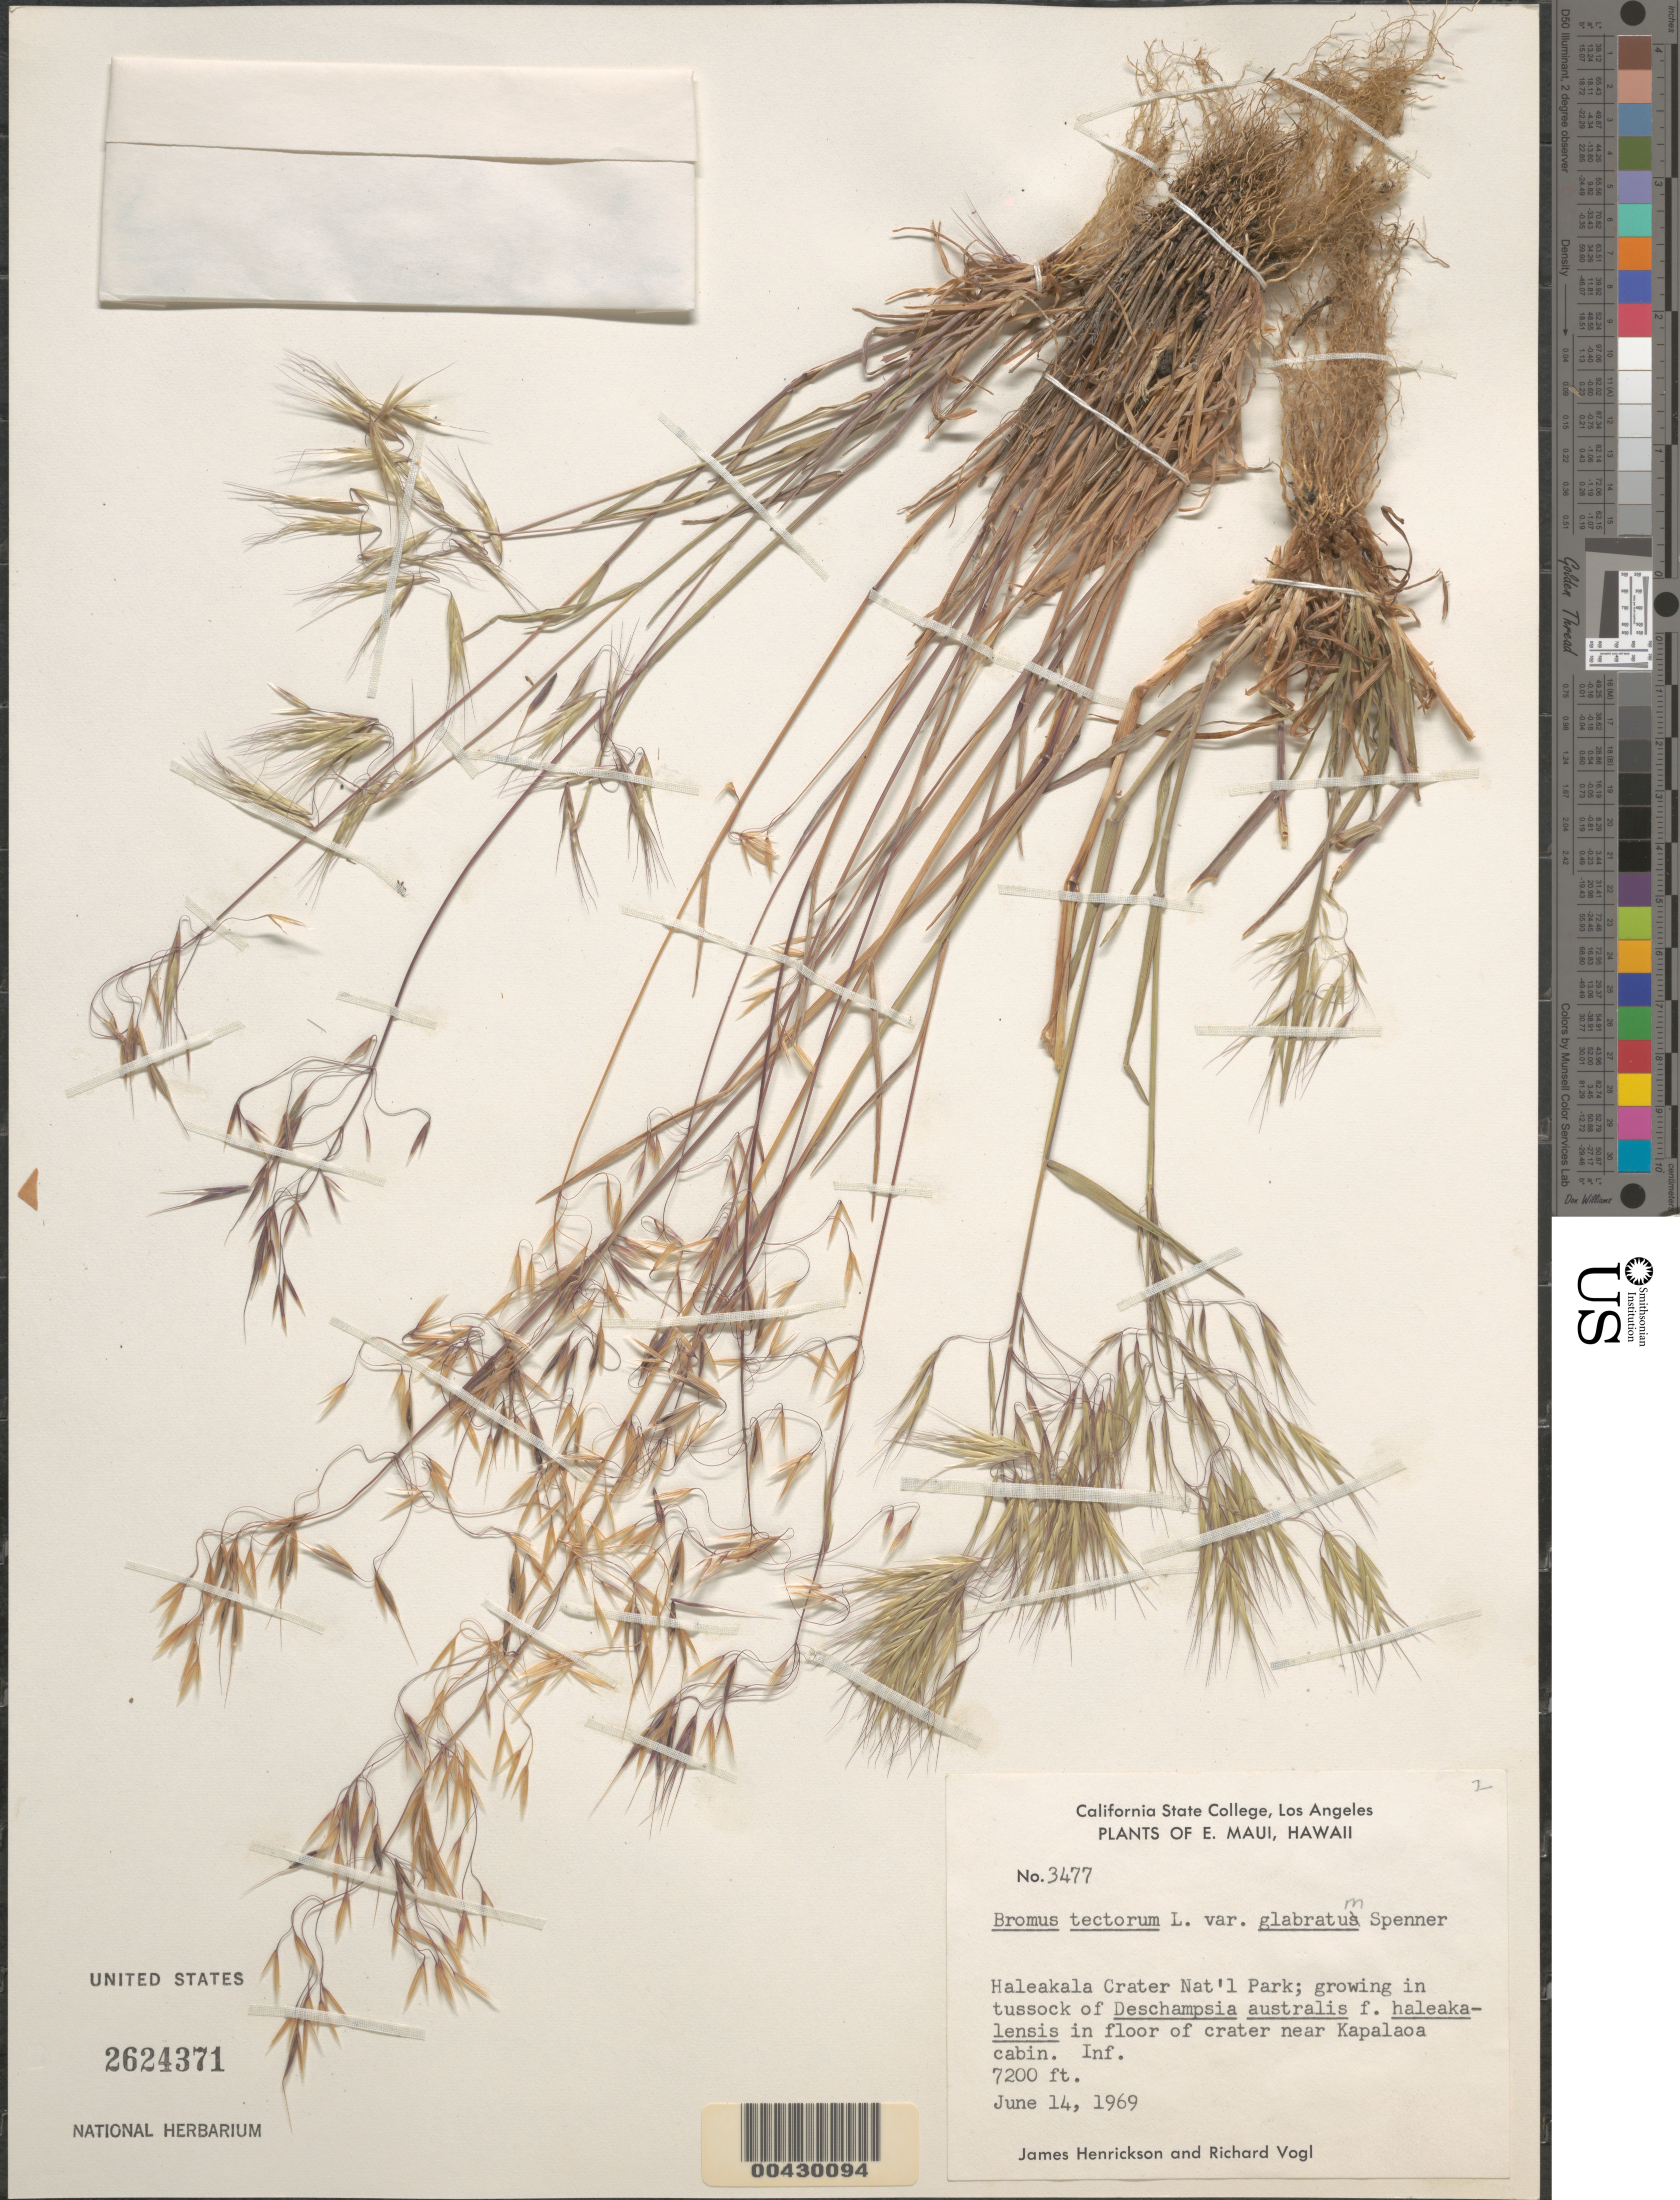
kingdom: Plantae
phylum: Tracheophyta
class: Liliopsida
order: Poales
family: Poaceae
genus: Bromus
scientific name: Bromus tectorum var. glabratum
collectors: J. S. Henrickson & R. Vogl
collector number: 3477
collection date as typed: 14 Jun 1969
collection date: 1969-06-14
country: United States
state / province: Hawaii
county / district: Maui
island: Maui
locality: Haleakala Crater National Park, in floor of crater near Kapaloa cabin, East Maui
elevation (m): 2195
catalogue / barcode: US 2624371